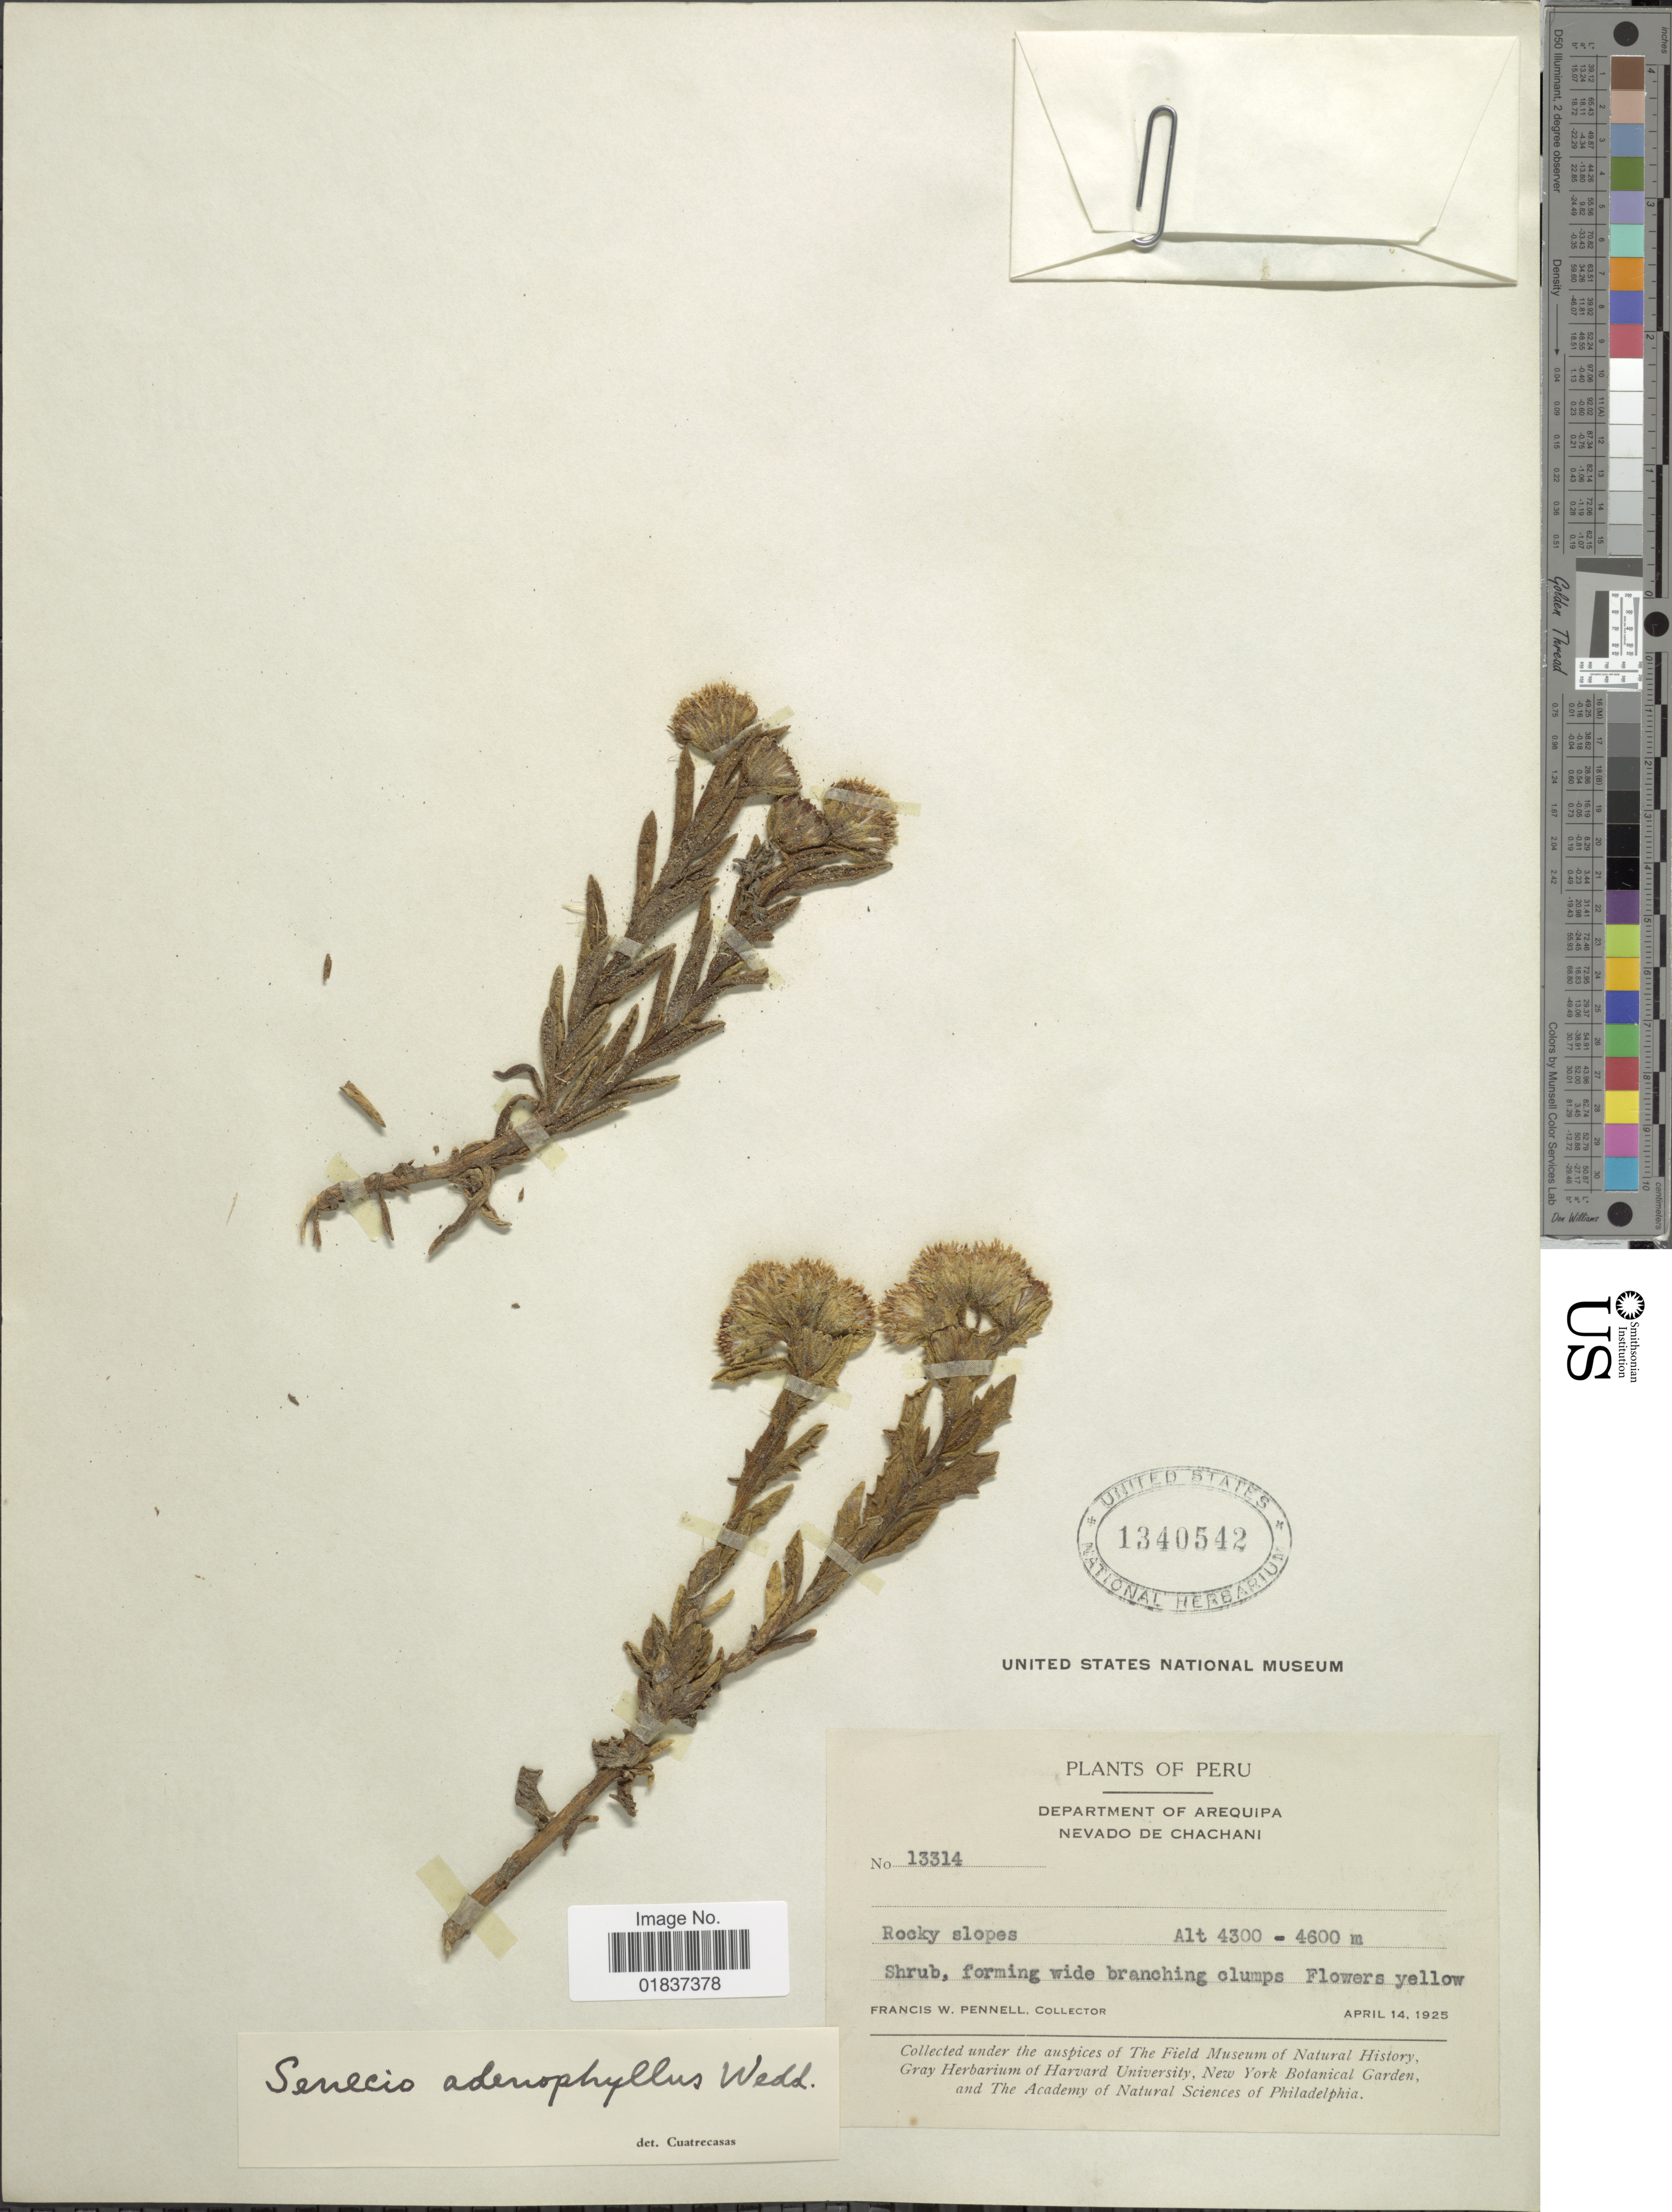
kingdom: Plantae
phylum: Tracheophyta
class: Magnoliopsida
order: Asterales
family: Asteraceae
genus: Senecio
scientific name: Senecio adenophyllus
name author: Meyen & Walp.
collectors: F. W. Pennell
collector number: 13314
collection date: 1925-04-14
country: Peru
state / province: Arequipa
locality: Department of Arequipa. Nevado de Chachani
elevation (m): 4300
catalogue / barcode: US 1340542